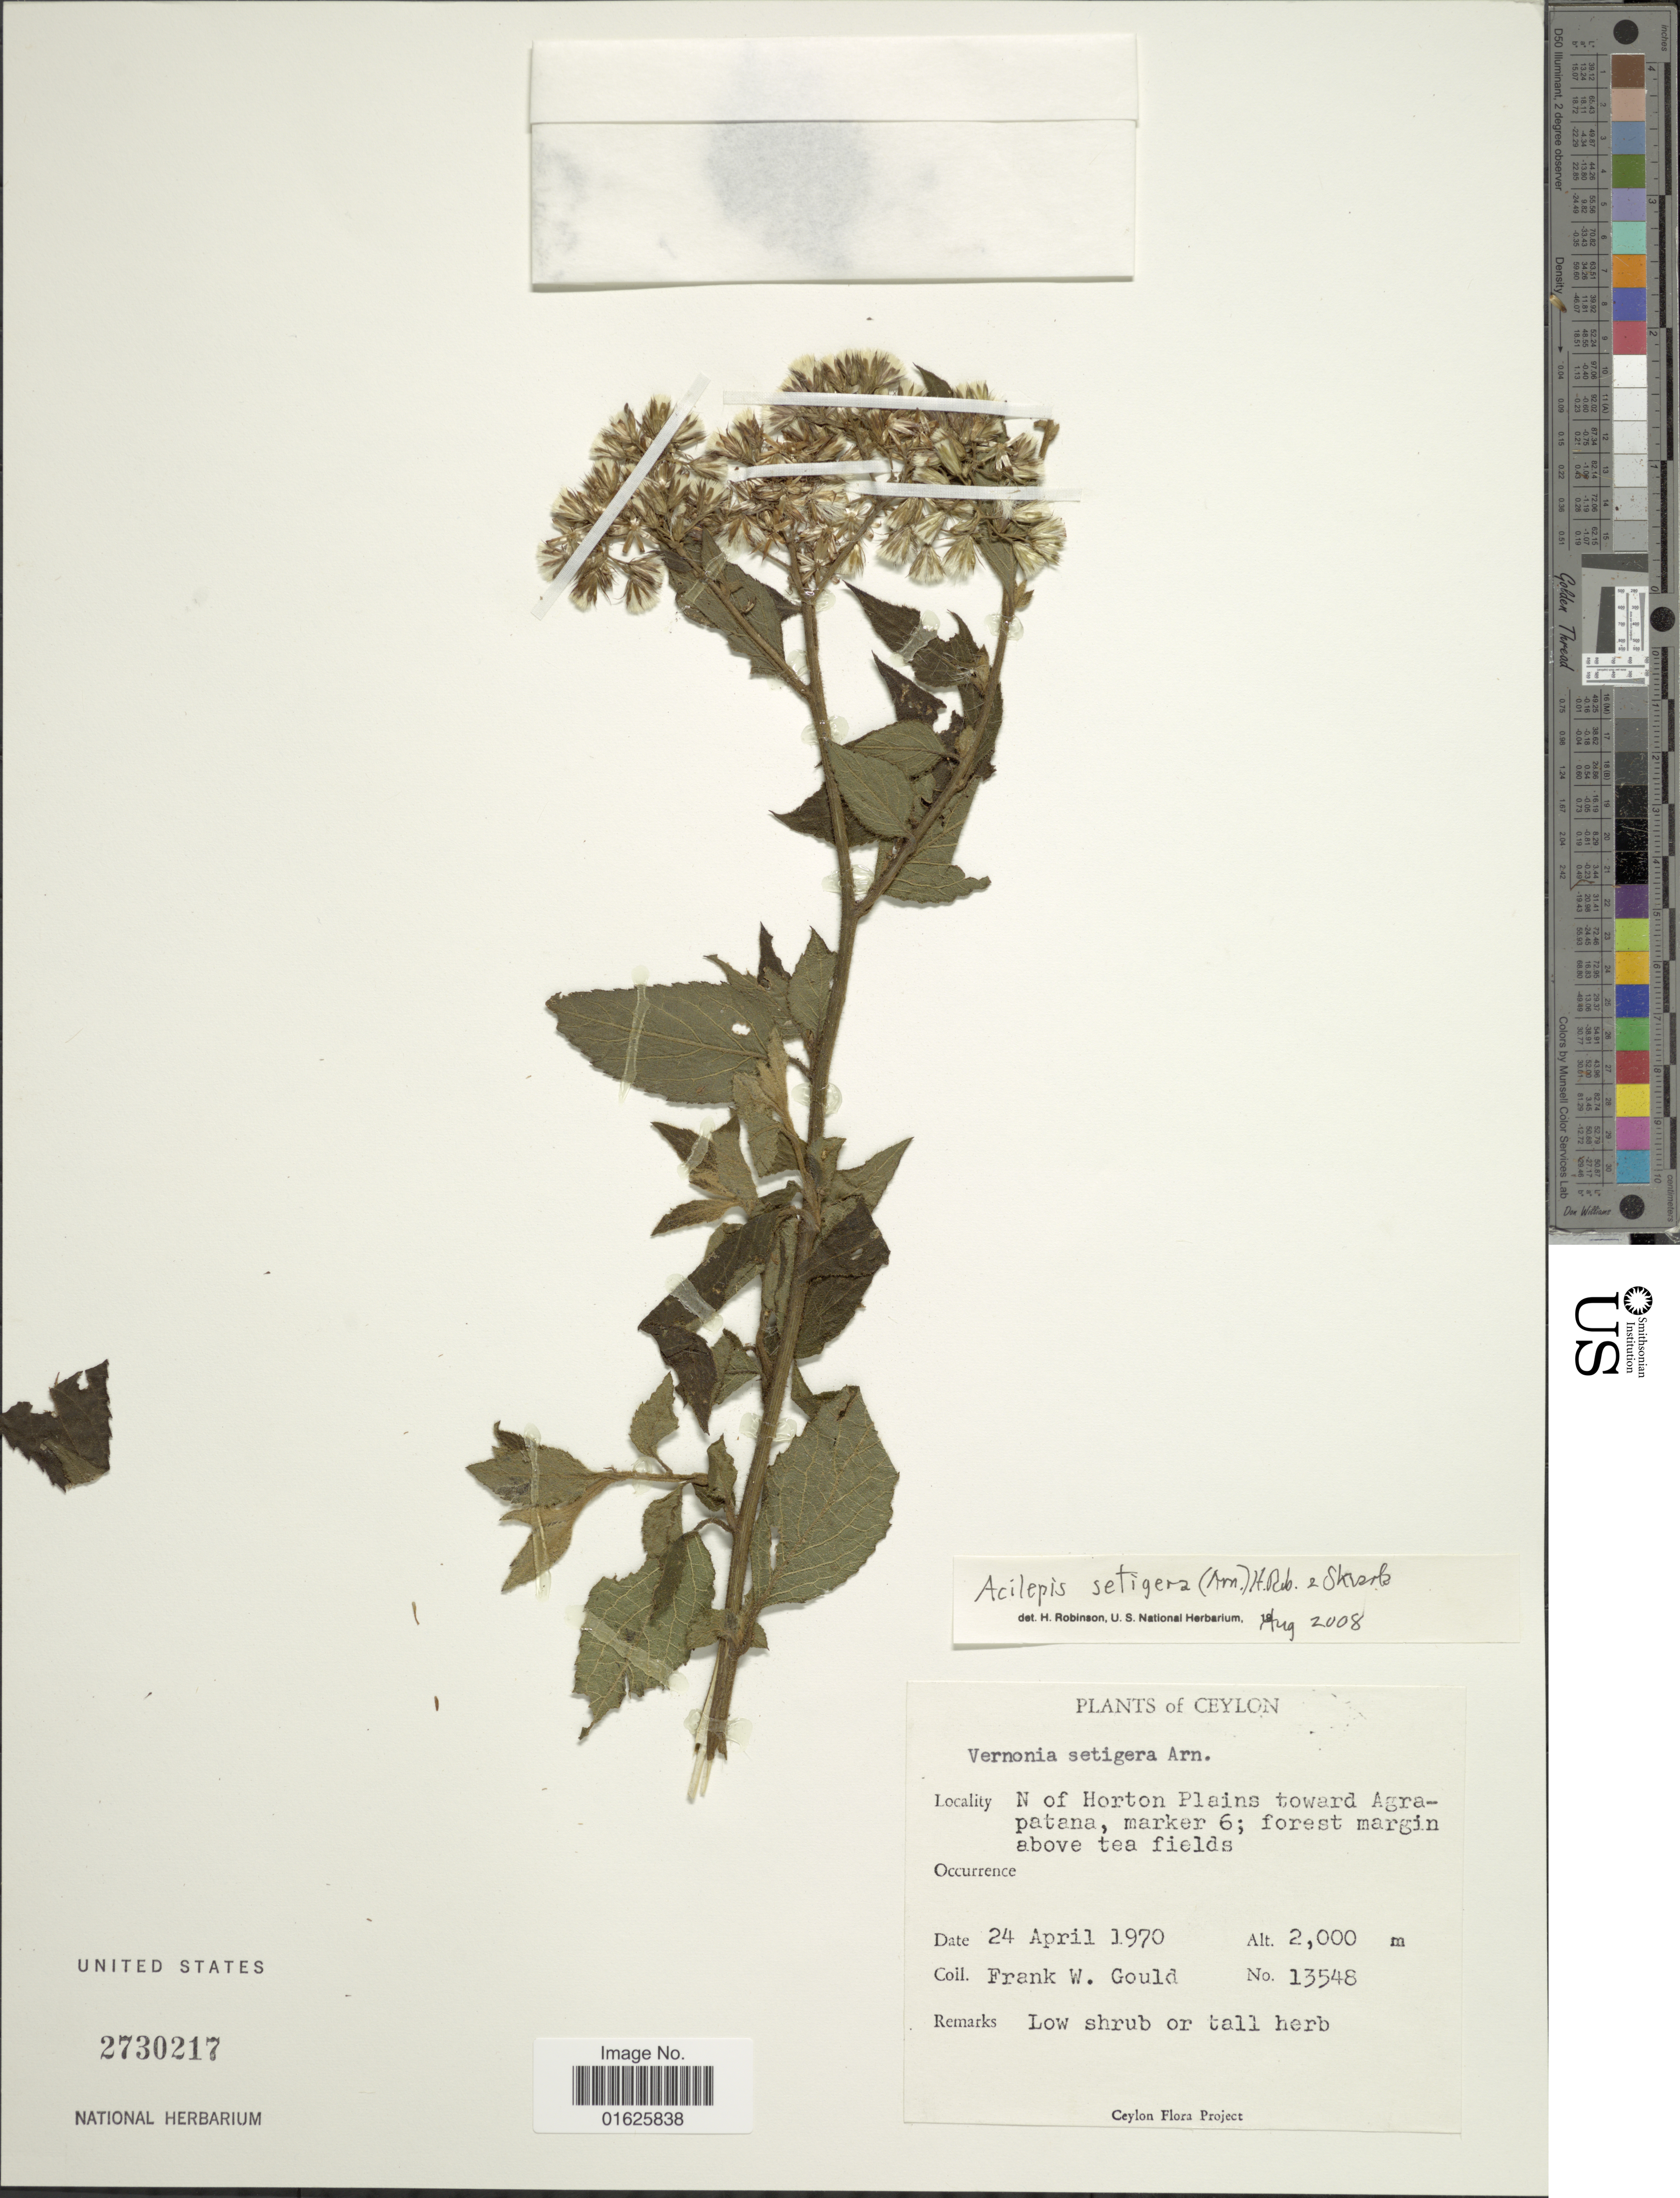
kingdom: Plantae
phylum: Tracheophyta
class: Magnoliopsida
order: Asterales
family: Asteraceae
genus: Acilepis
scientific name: Acilepis setigera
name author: (Arn.) H. Rob. & Skvarla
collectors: F. W. Gould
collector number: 13548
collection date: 1970-04-24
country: Sri Lanka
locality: Ceylon, N of Horton Plains toward Agrapatana, marker 6; forest margin above tea fields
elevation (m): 2000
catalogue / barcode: US 2730217